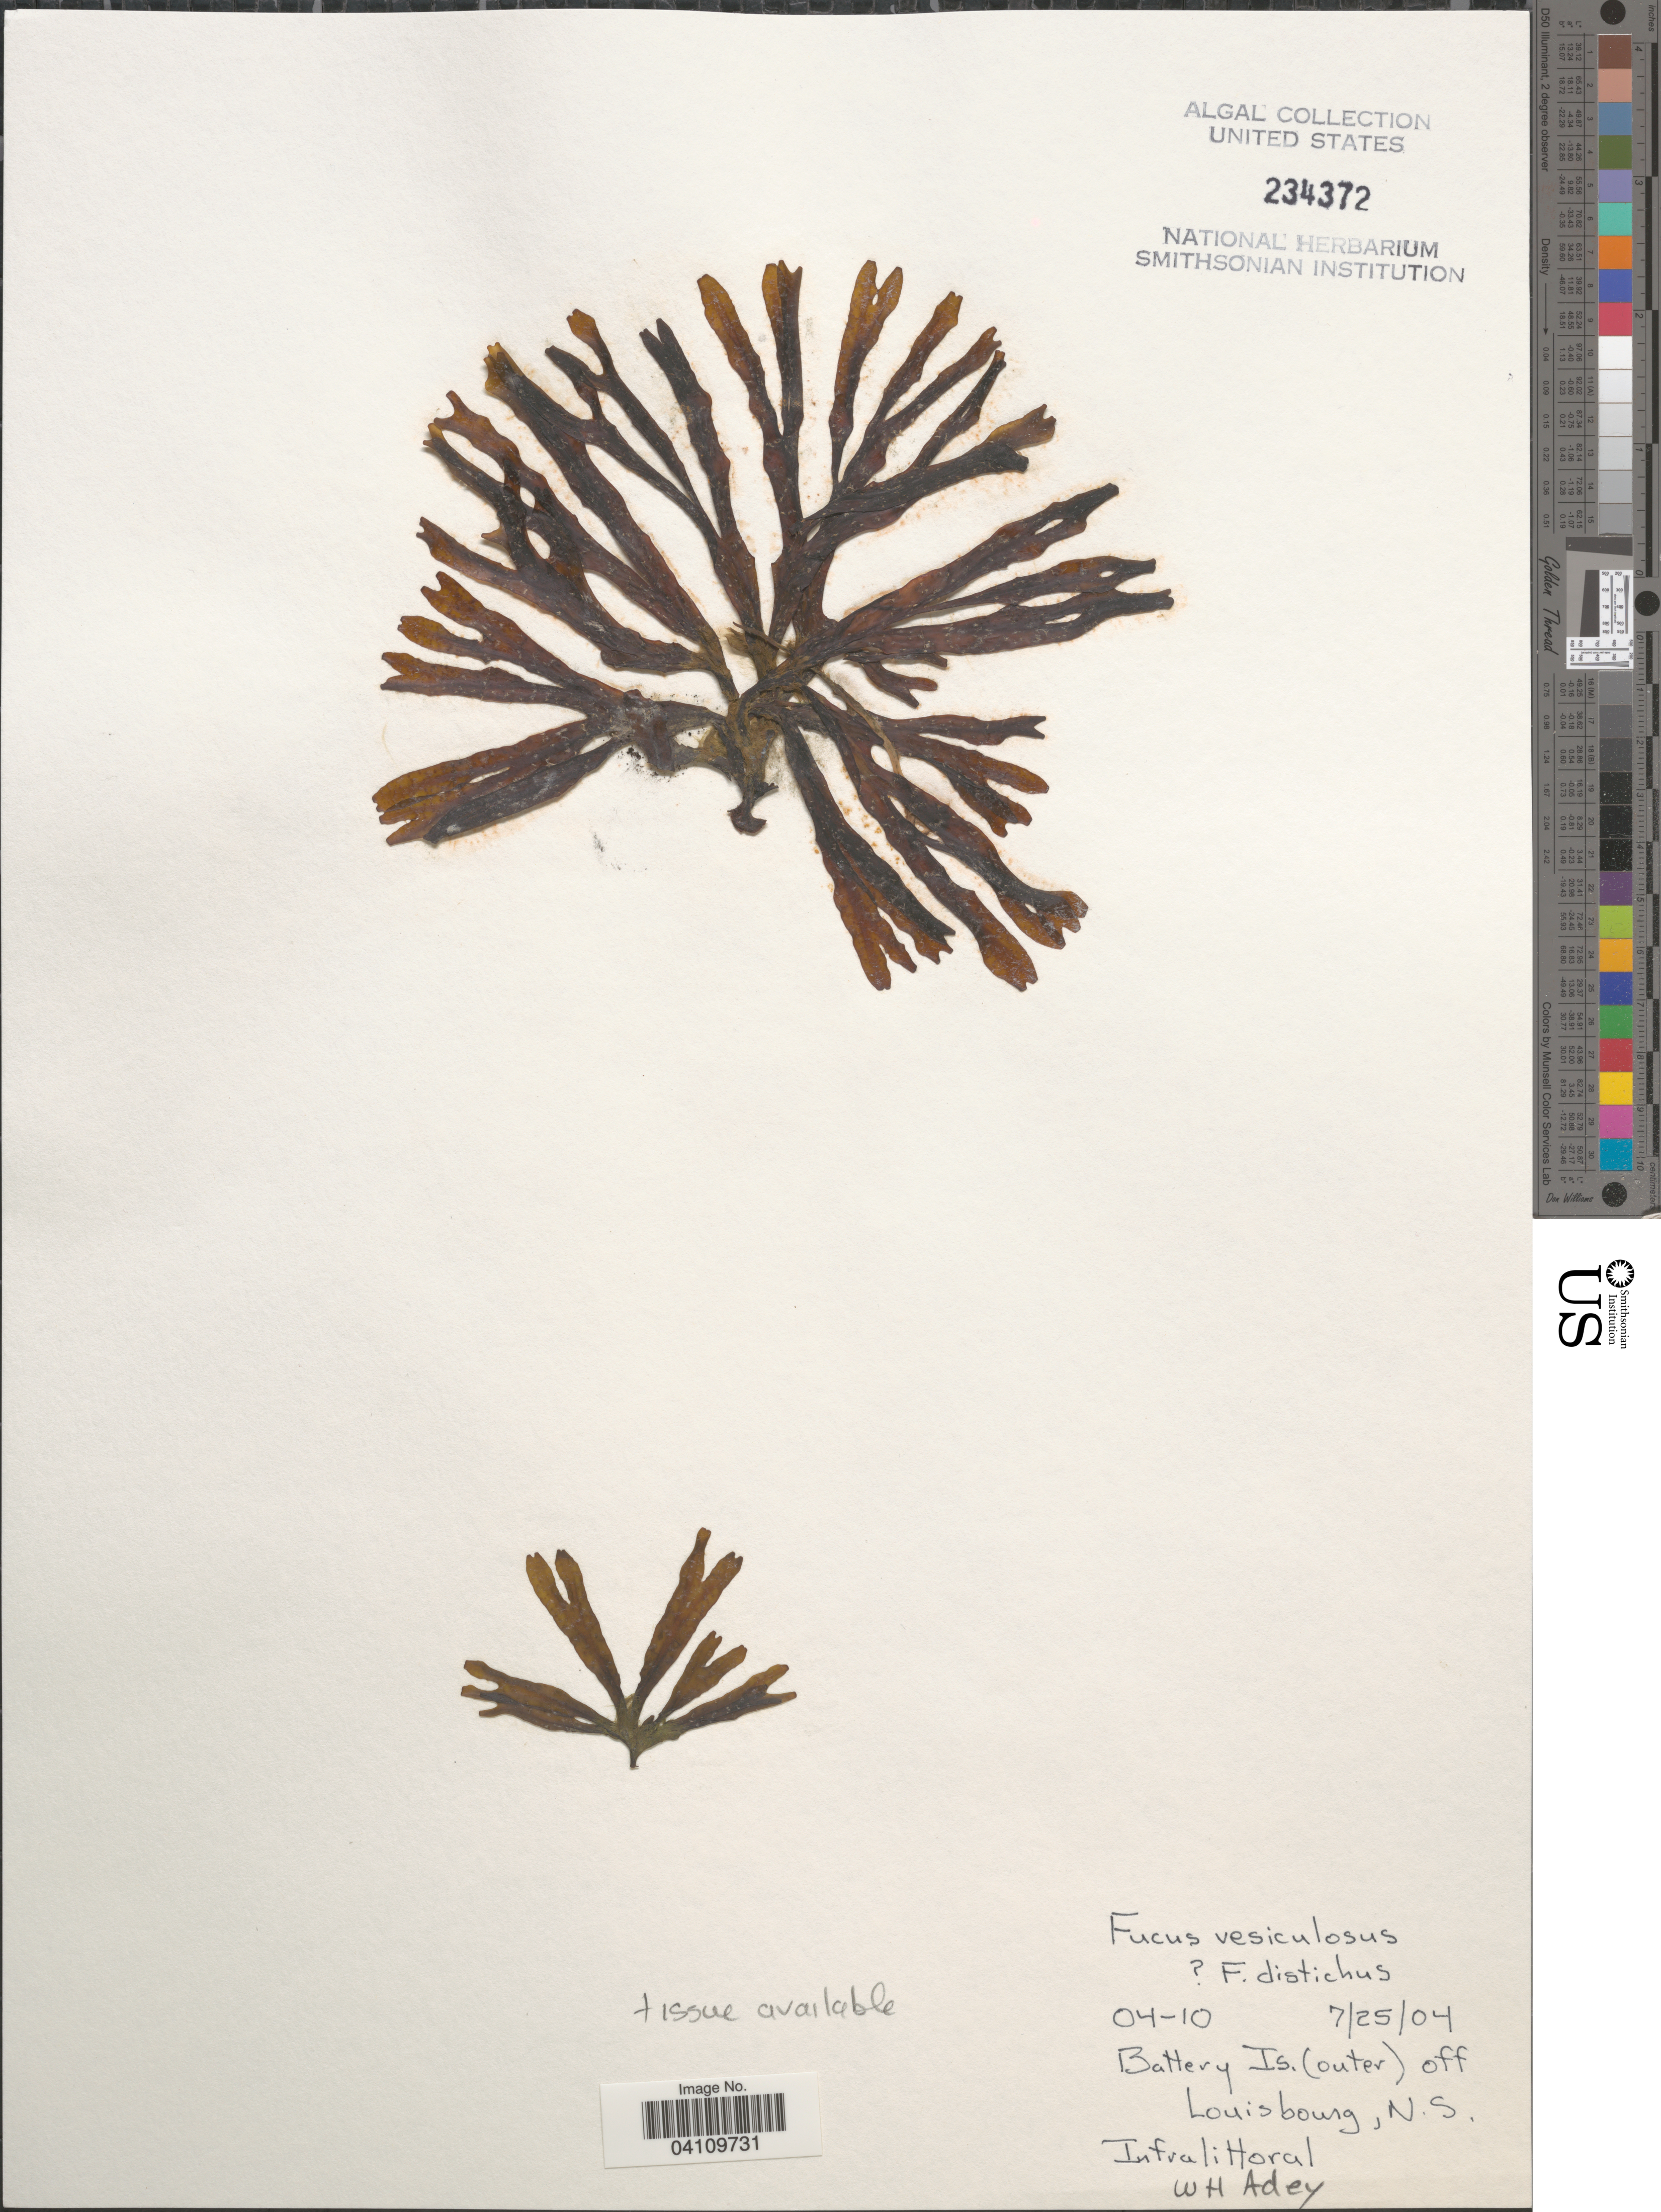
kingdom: Chromista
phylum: Ochrophyta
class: Phaeophyceae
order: Fucales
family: Fucaceae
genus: Fucus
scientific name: Fucus vesiculosus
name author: L.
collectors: W. H. Adey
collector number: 04-10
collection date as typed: Transcribed d/m/y: 25/7/4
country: Canada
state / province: Nova Scotia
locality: Battery Is. (outer) off Louisbourg, N.S.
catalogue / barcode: US 234372